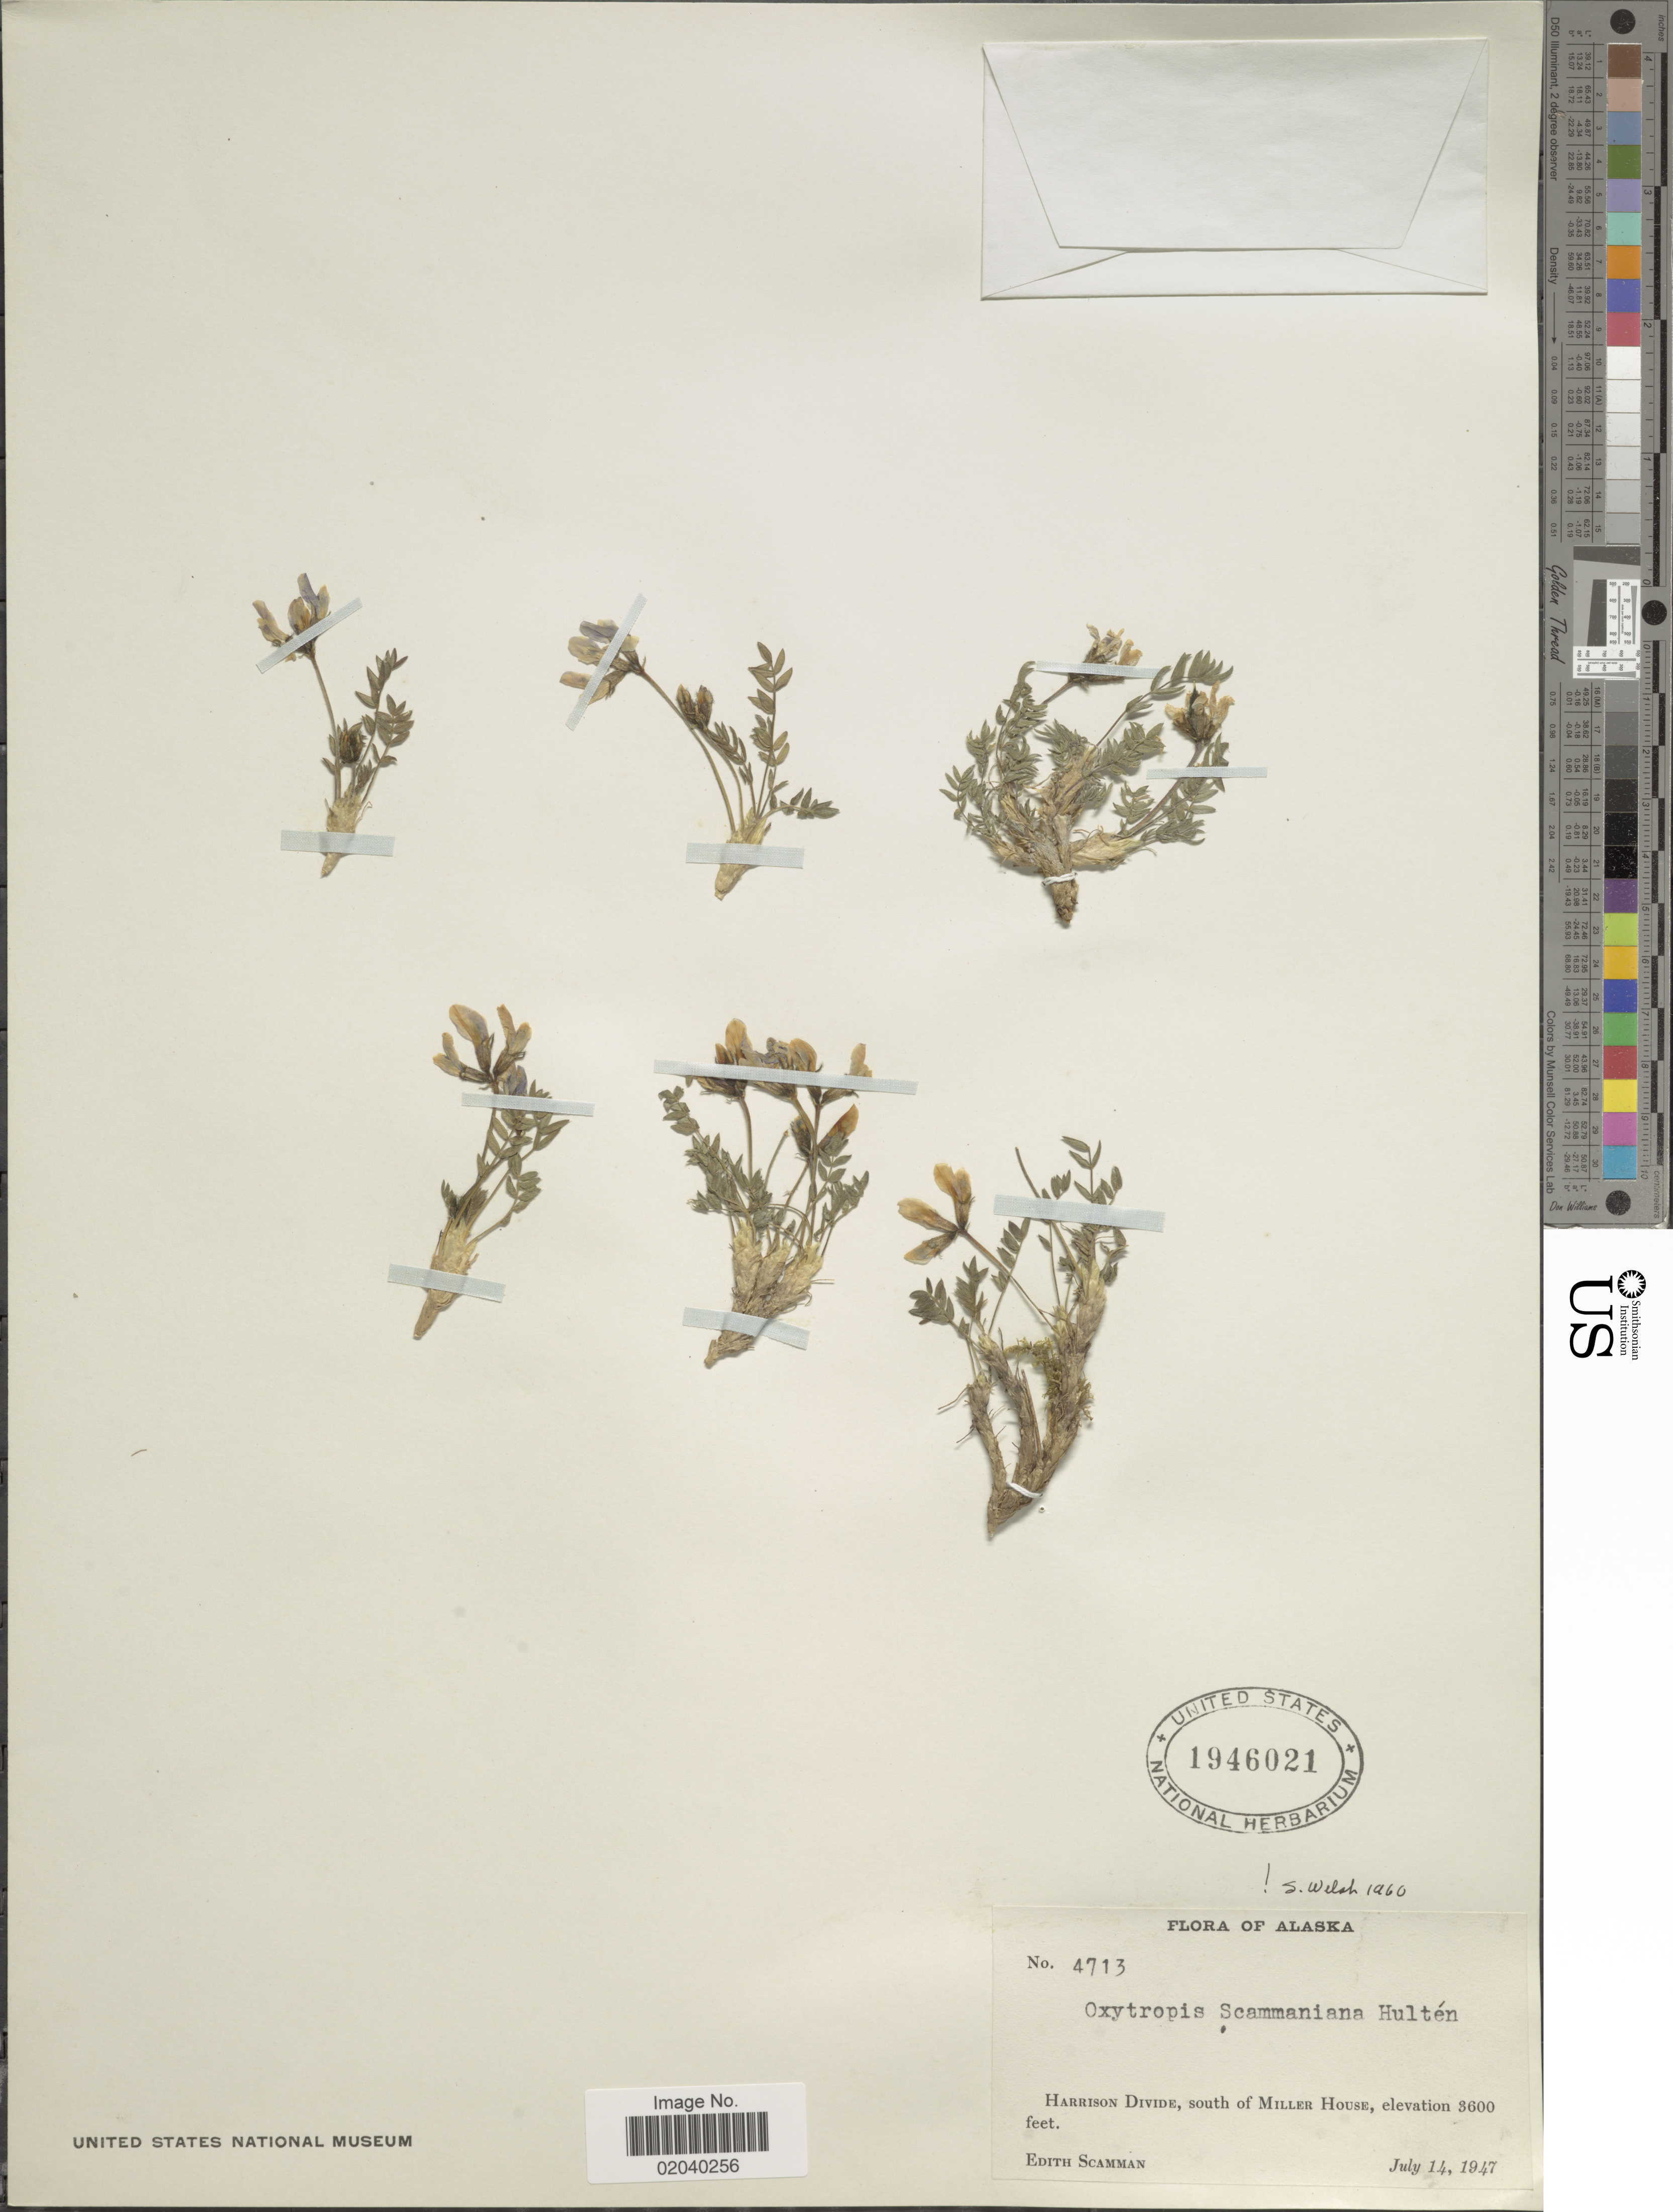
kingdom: Plantae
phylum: Tracheophyta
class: Magnoliopsida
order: Fabales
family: Fabaceae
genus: Oxytropis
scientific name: Oxytropis scammaniana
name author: Hultén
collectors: E. Scamman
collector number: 4713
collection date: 1947-07-14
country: United States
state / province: Alaska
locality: Harrison Divide, south of Miller House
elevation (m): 1097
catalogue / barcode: US 1946021